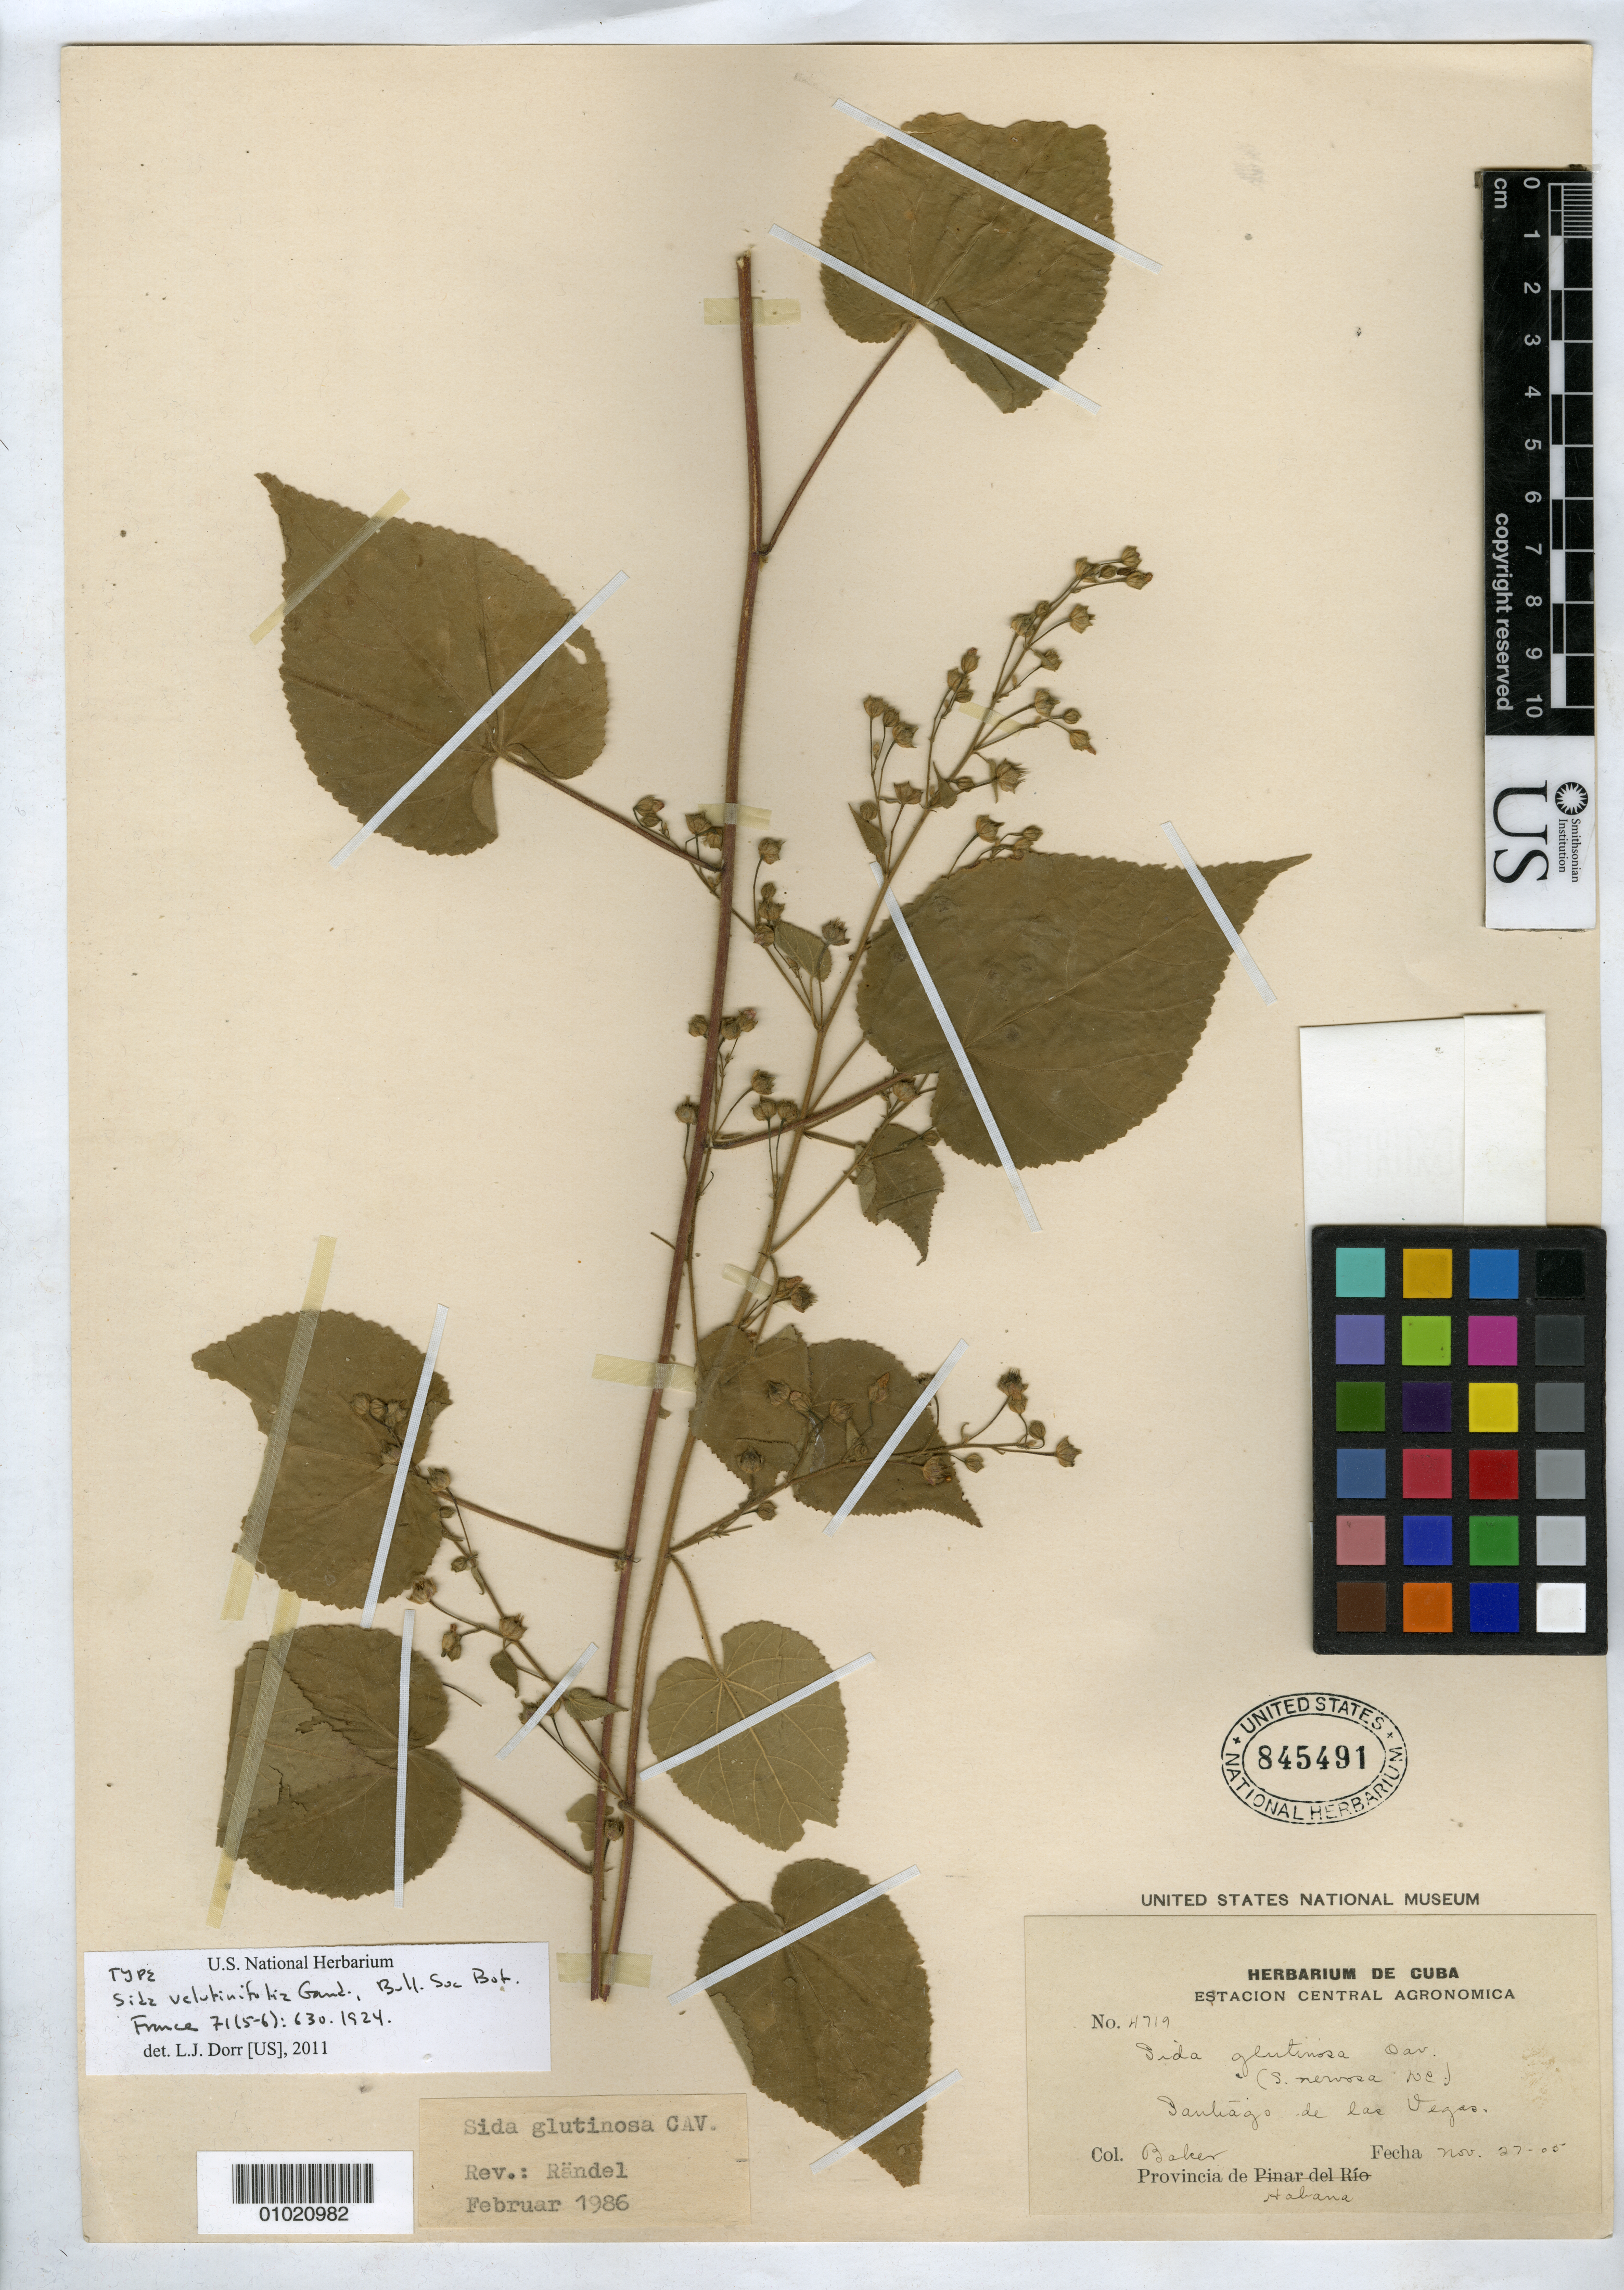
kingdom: Plantae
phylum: Tracheophyta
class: Magnoliopsida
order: Malvales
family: Malvaceae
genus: Sida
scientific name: Sida velutinifolia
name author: Gand.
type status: Type Collection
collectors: C. F. Baker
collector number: Herb. Cuba 4719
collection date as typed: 27 Nov 1905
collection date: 1905-11-27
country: Cuba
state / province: La Habana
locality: Santiago de las Vegas, Provincia de Habana.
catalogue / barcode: US 845491